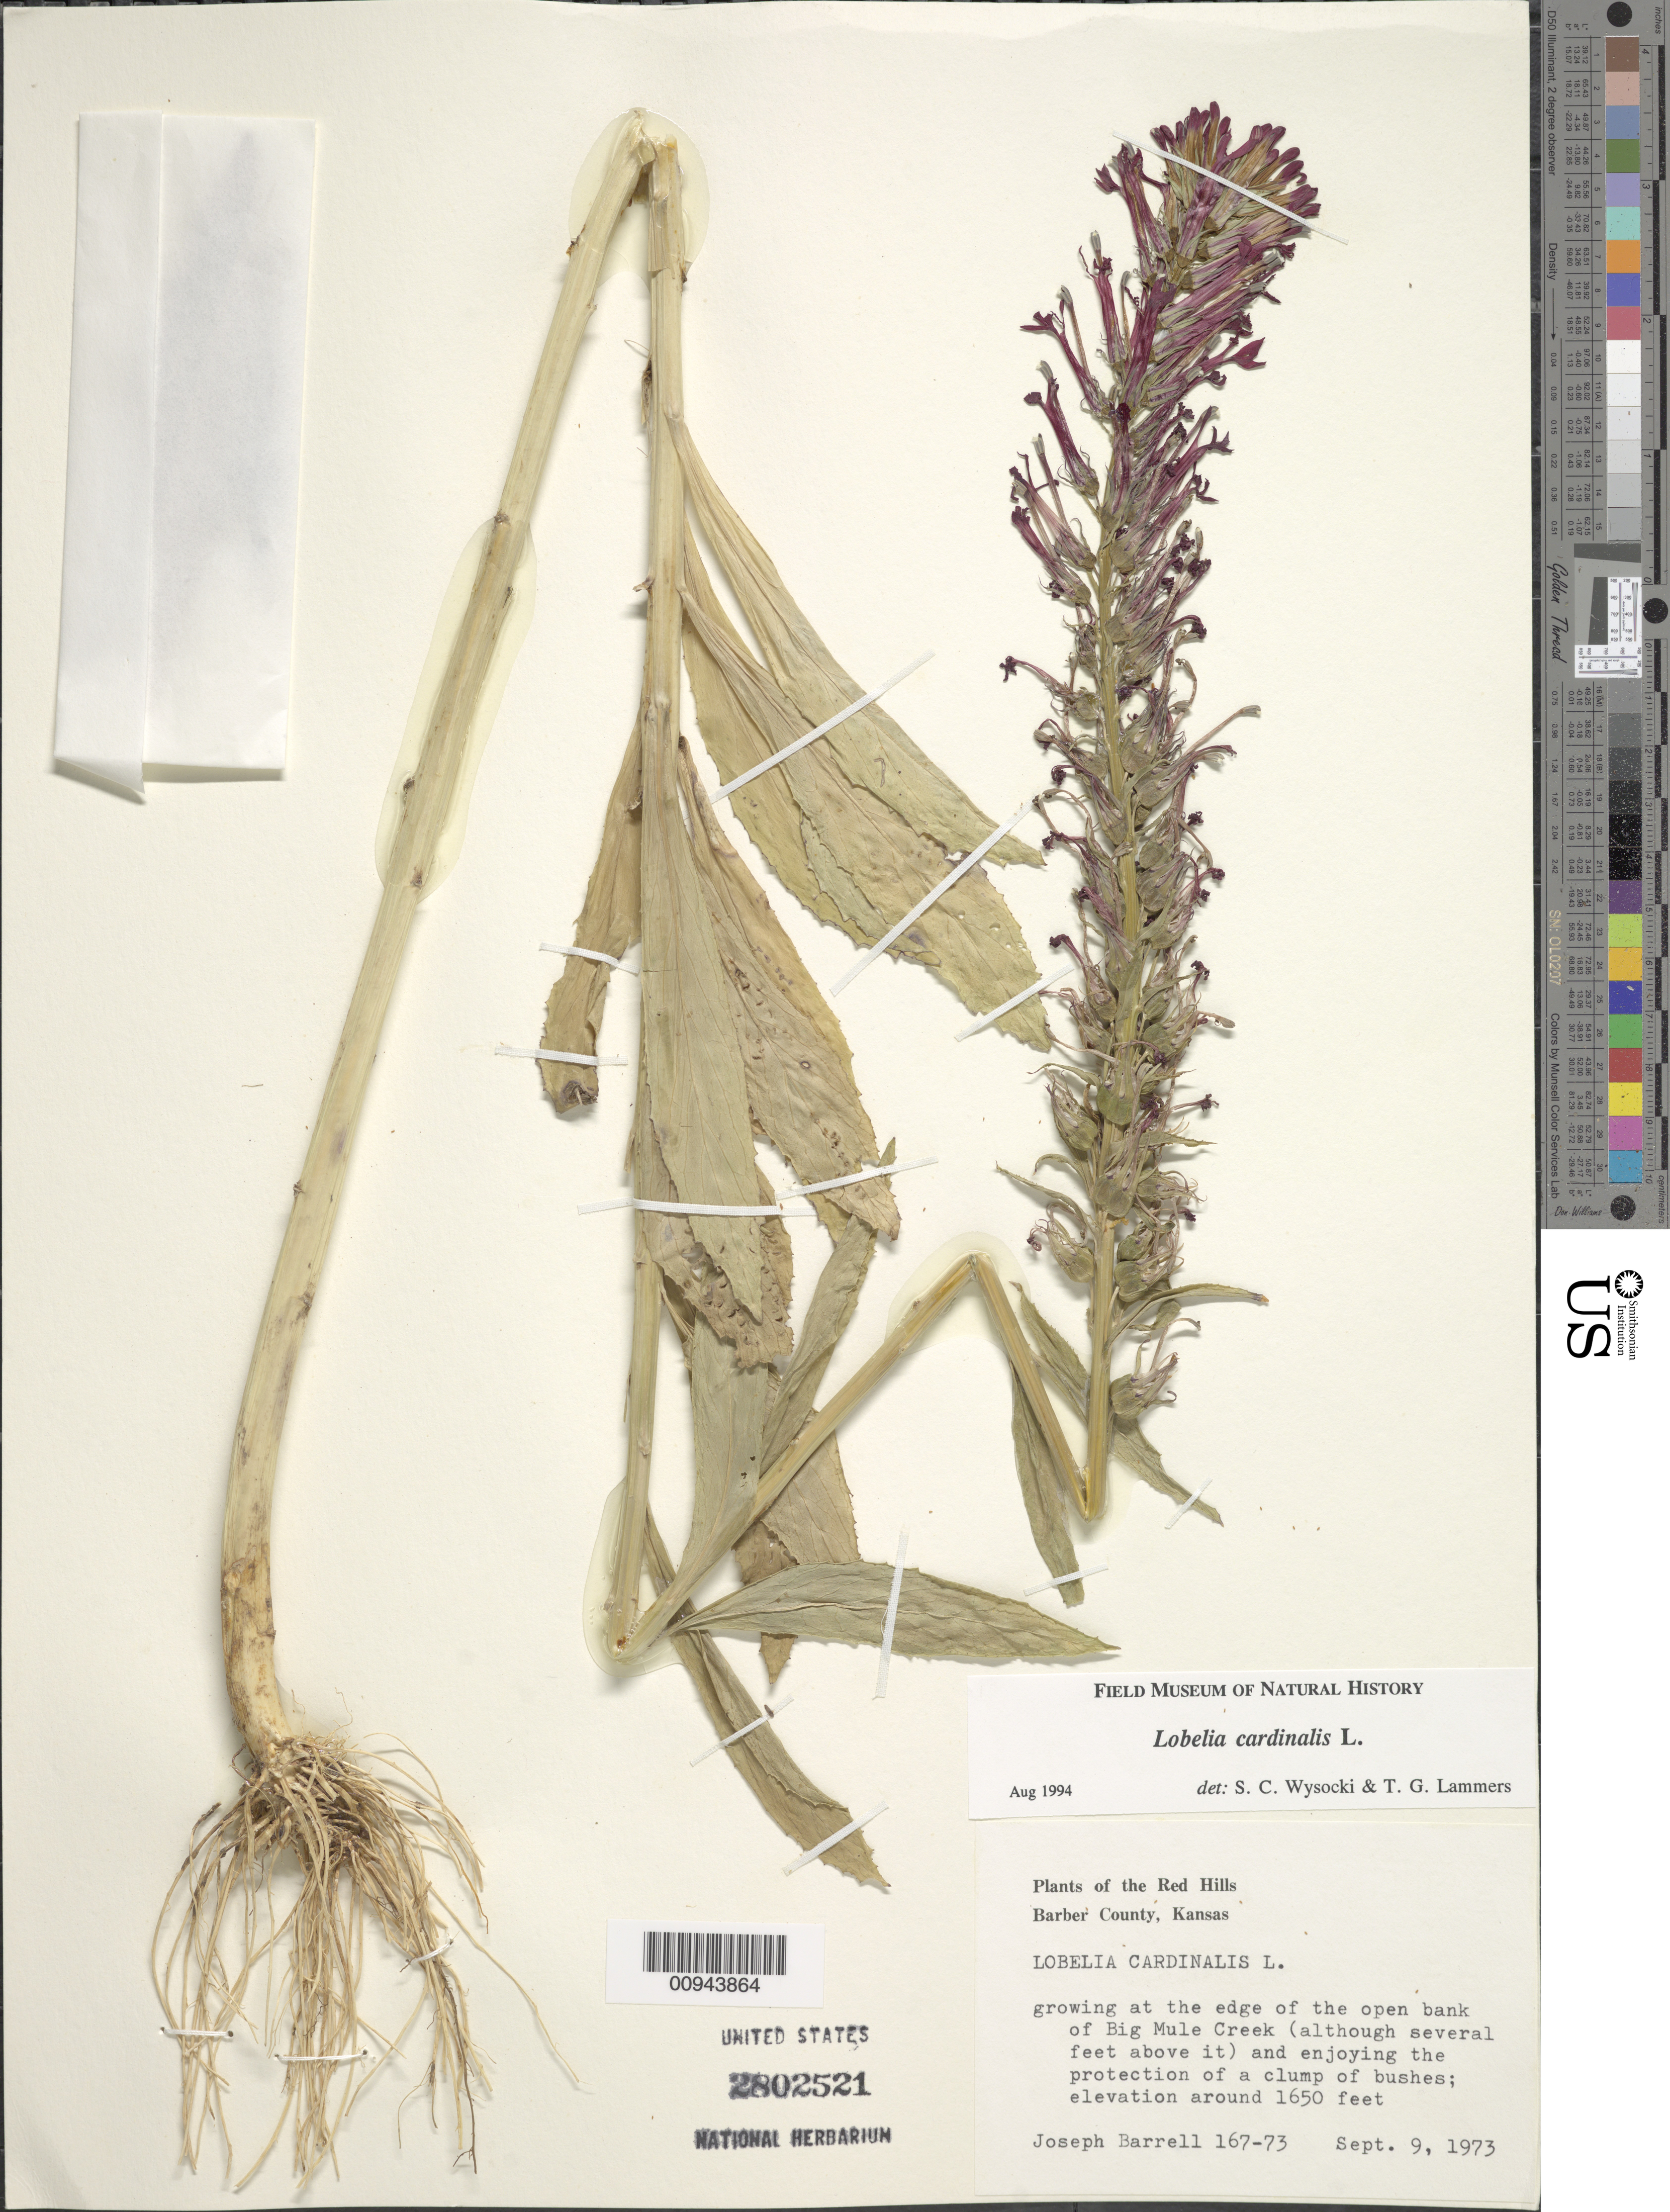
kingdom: Plantae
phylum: Tracheophyta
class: Magnoliopsida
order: Asterales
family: Campanulaceae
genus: Lobelia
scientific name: Lobelia cardinalis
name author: L.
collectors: J. Barrell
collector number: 167-73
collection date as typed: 09 Sep 1973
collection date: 1973-09-09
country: United States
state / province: Kansas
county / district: Barber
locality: E bank of big mule creek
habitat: growing at the edge of the open bank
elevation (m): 503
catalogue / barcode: US 2802521